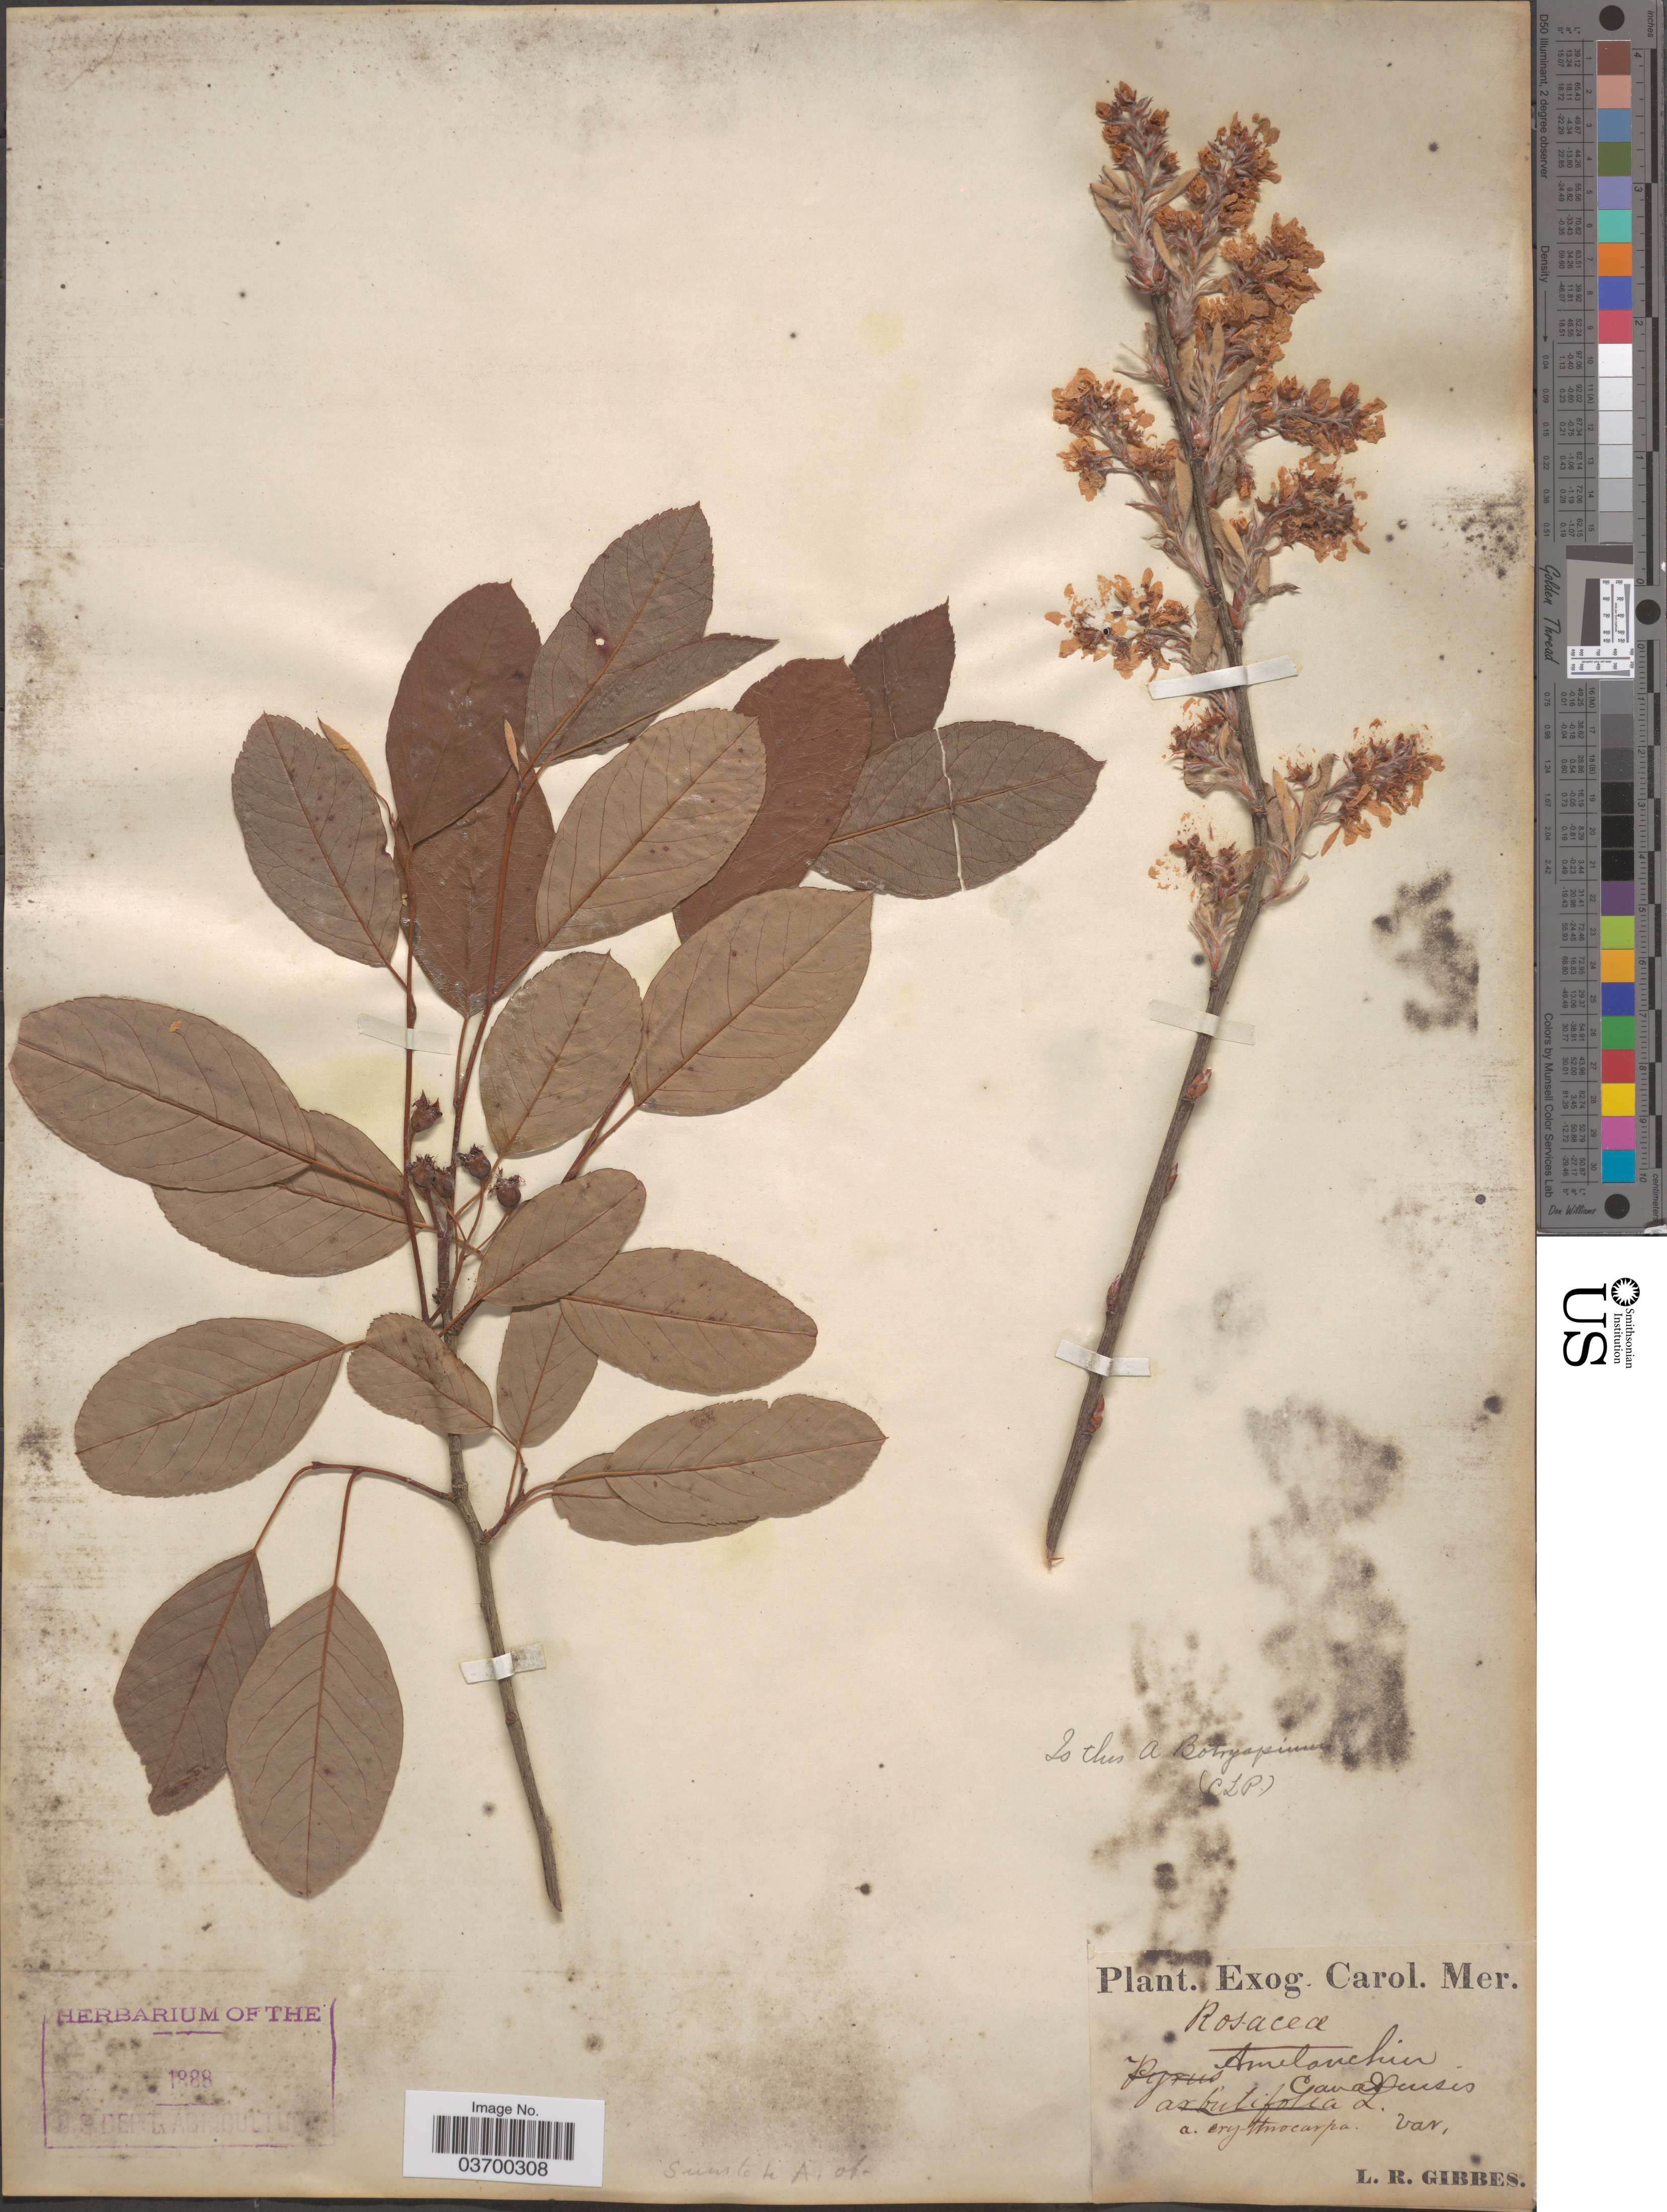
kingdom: Plantae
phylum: Tracheophyta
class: Magnoliopsida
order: Rosales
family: Rosaceae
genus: Amelanchier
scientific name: Amelanchier botryapium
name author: DC.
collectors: L. Gibbes